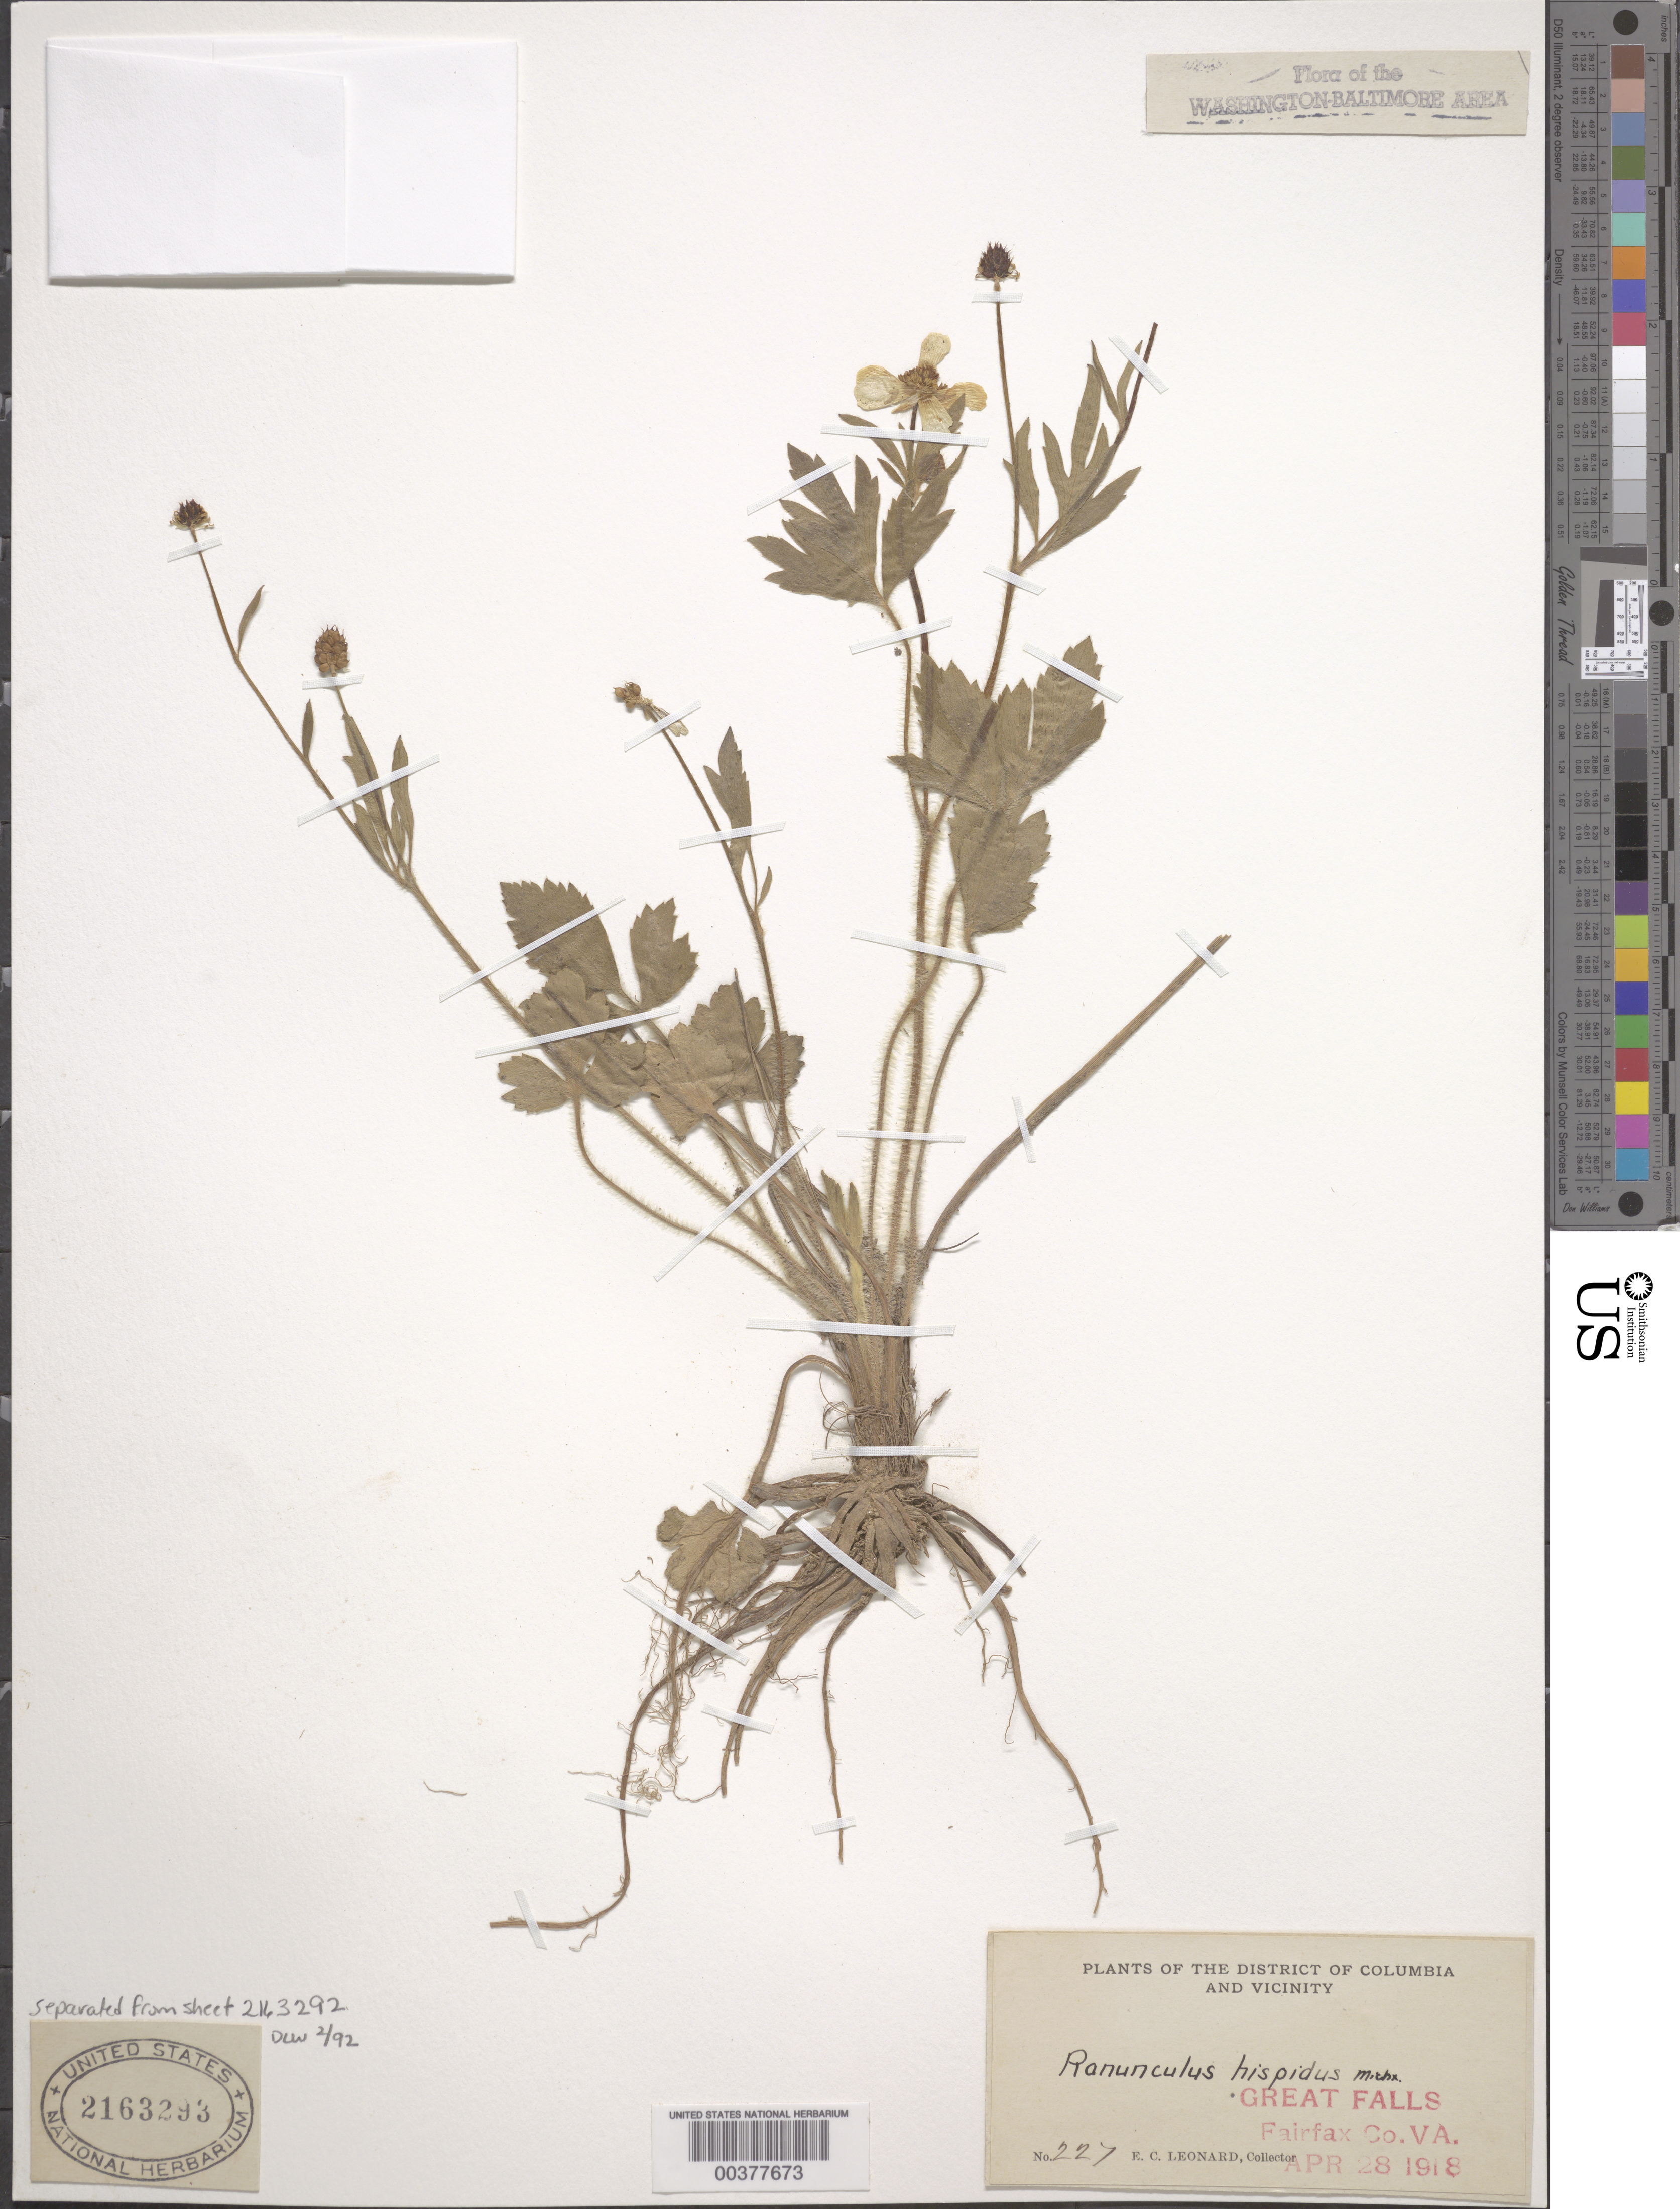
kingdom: Plantae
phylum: Tracheophyta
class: Magnoliopsida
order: Ranunculales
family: Ranunculaceae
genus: Ranunculus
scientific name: Ranunculus hispidus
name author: Michx.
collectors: E. C. Leonard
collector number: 227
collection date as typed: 28 Apr 1918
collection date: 1918-04-28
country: United States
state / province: Virginia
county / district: Fairfax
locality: Great Falls C. and O. Canal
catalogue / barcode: US 2163293